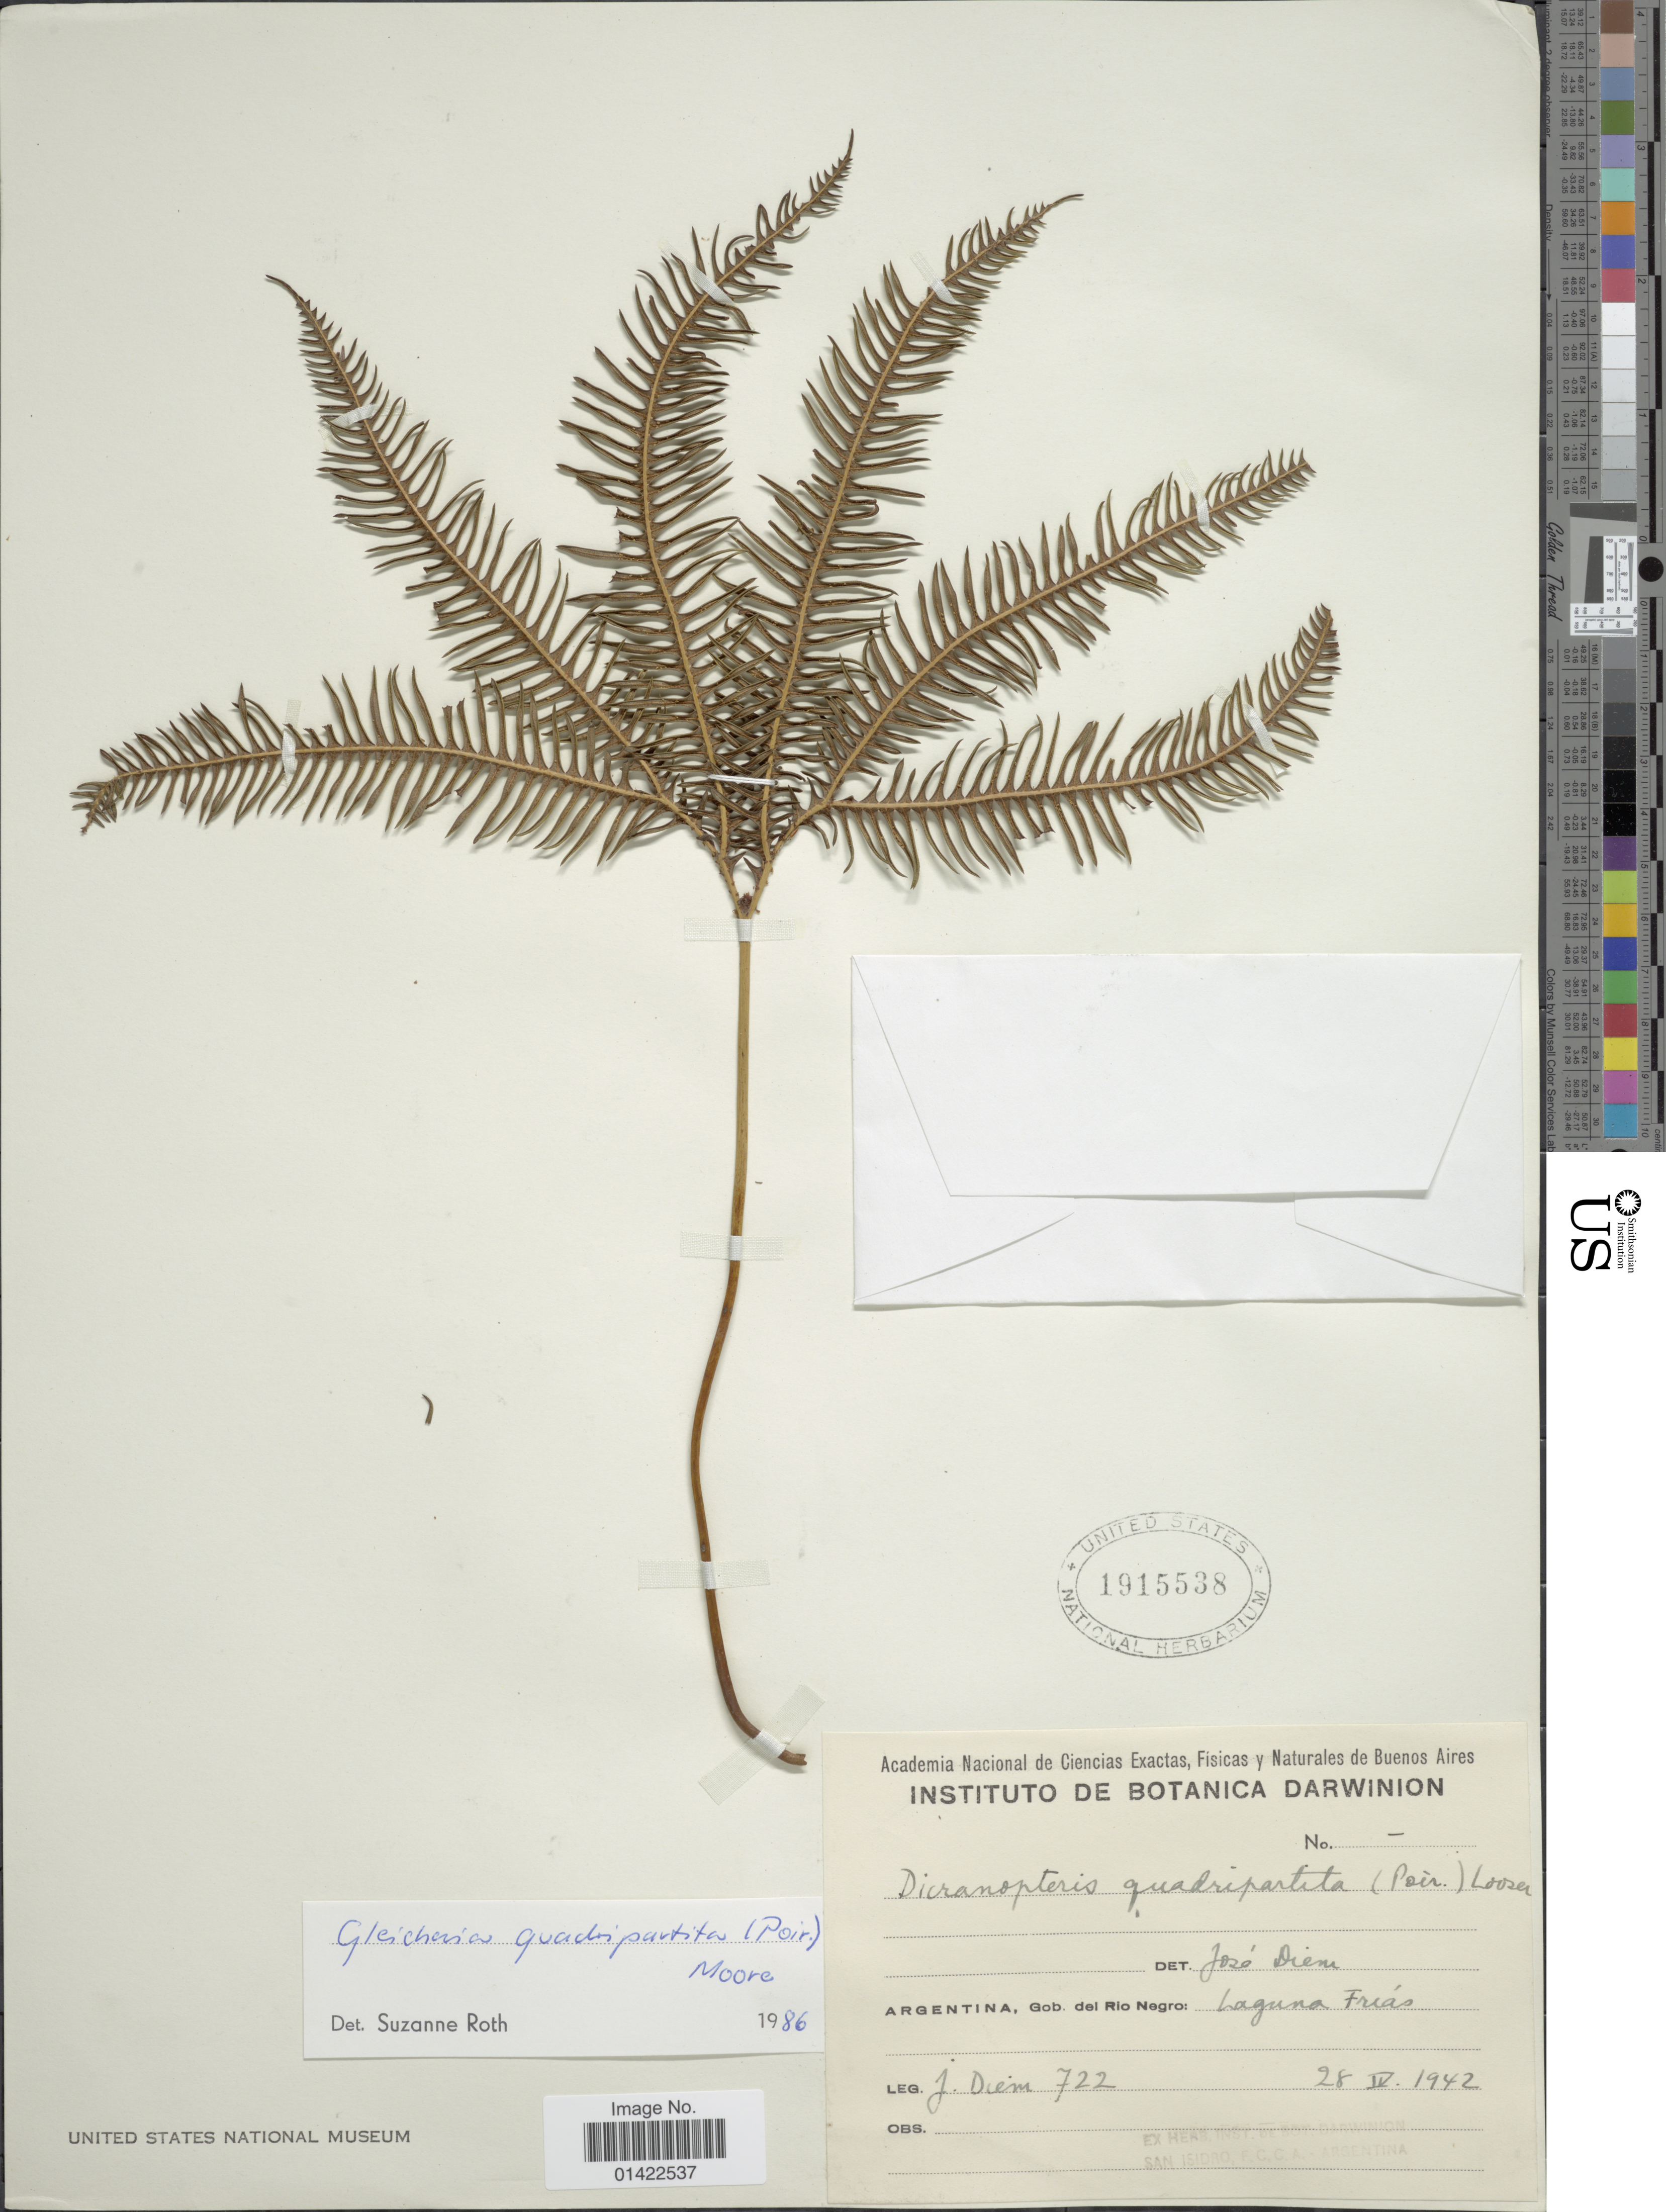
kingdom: Plantae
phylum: Tracheophyta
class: Polypodiopsida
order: Gleicheniales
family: Gleicheniaceae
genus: Sticherus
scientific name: Sticherus quadripartitus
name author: (Poir.) Ching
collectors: J. Diem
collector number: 722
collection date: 1942-04-28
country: Argentina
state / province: Rio Negro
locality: Gob. del Rio Negro, Laguna Friás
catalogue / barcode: US 1915538